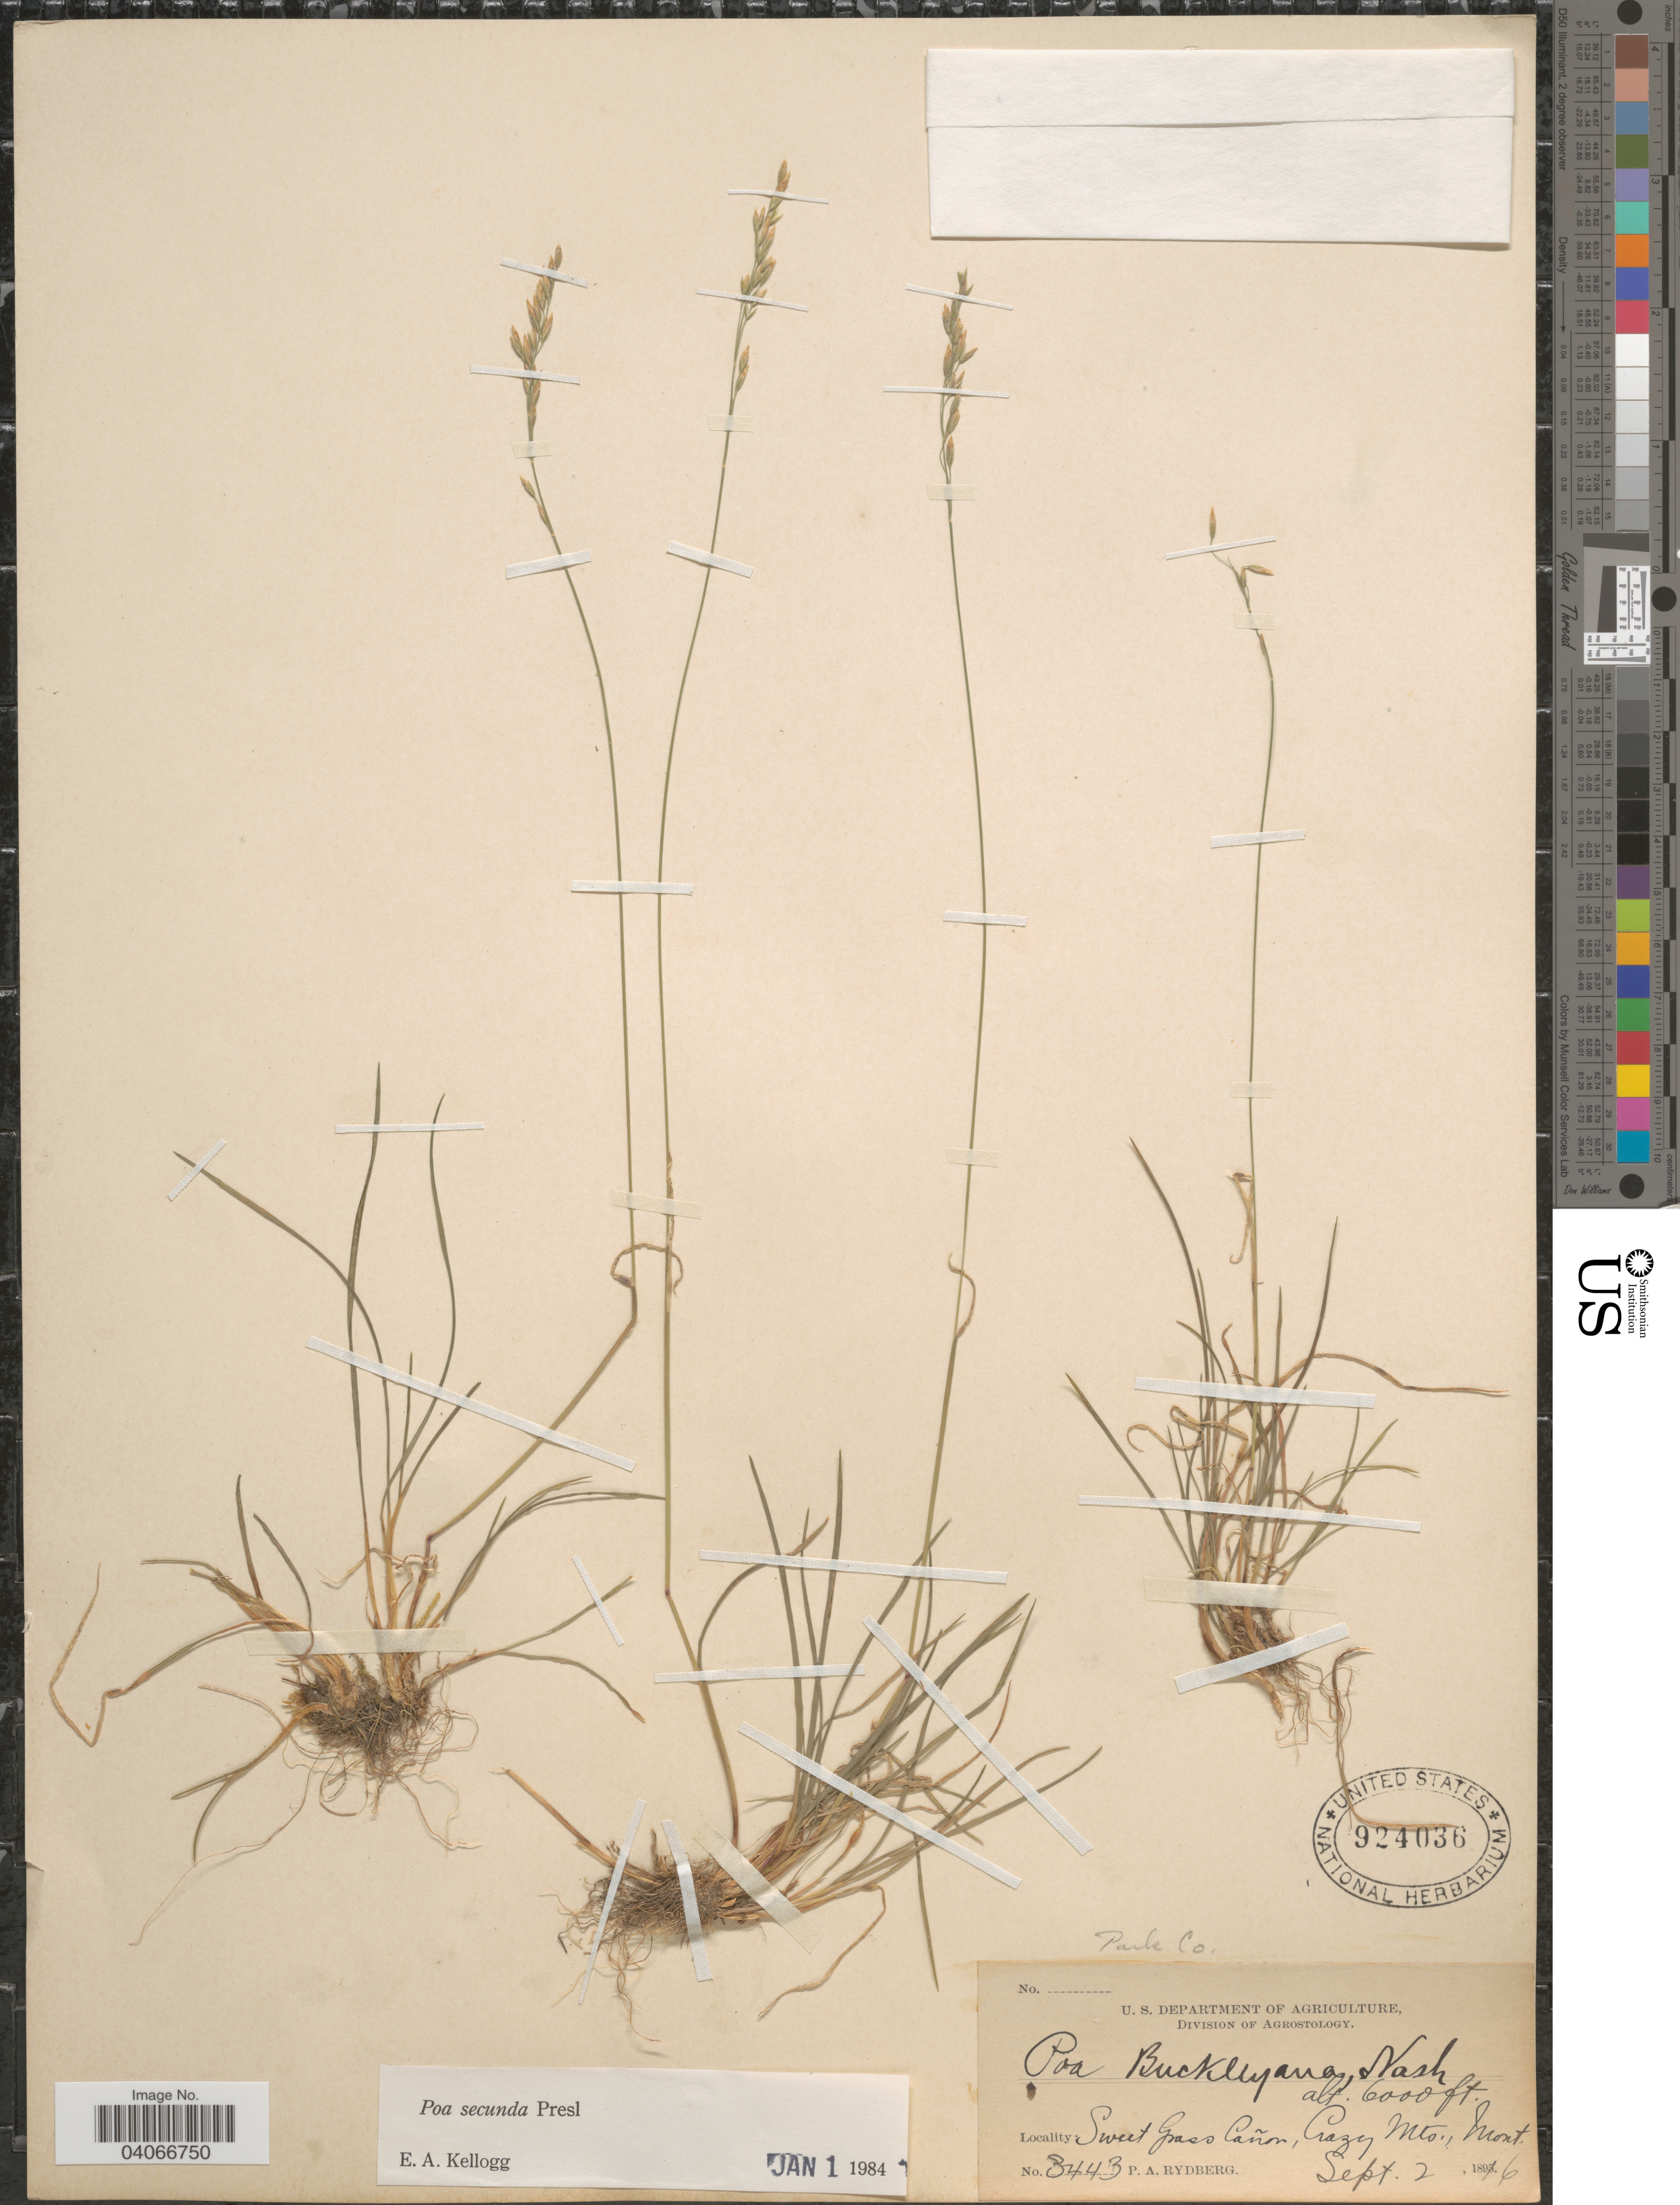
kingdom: Plantae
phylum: Tracheophyta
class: Liliopsida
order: Poales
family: Poaceae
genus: Poa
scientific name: Poa secunda subsp. secunda var. scabrella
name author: (Thurb.) Soreng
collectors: P. A. Rydberg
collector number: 3443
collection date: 1896-09-02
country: United States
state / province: Montana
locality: Sweet Grass Cañon, Crazy Mts. Park Co.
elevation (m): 1829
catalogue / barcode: US 924036